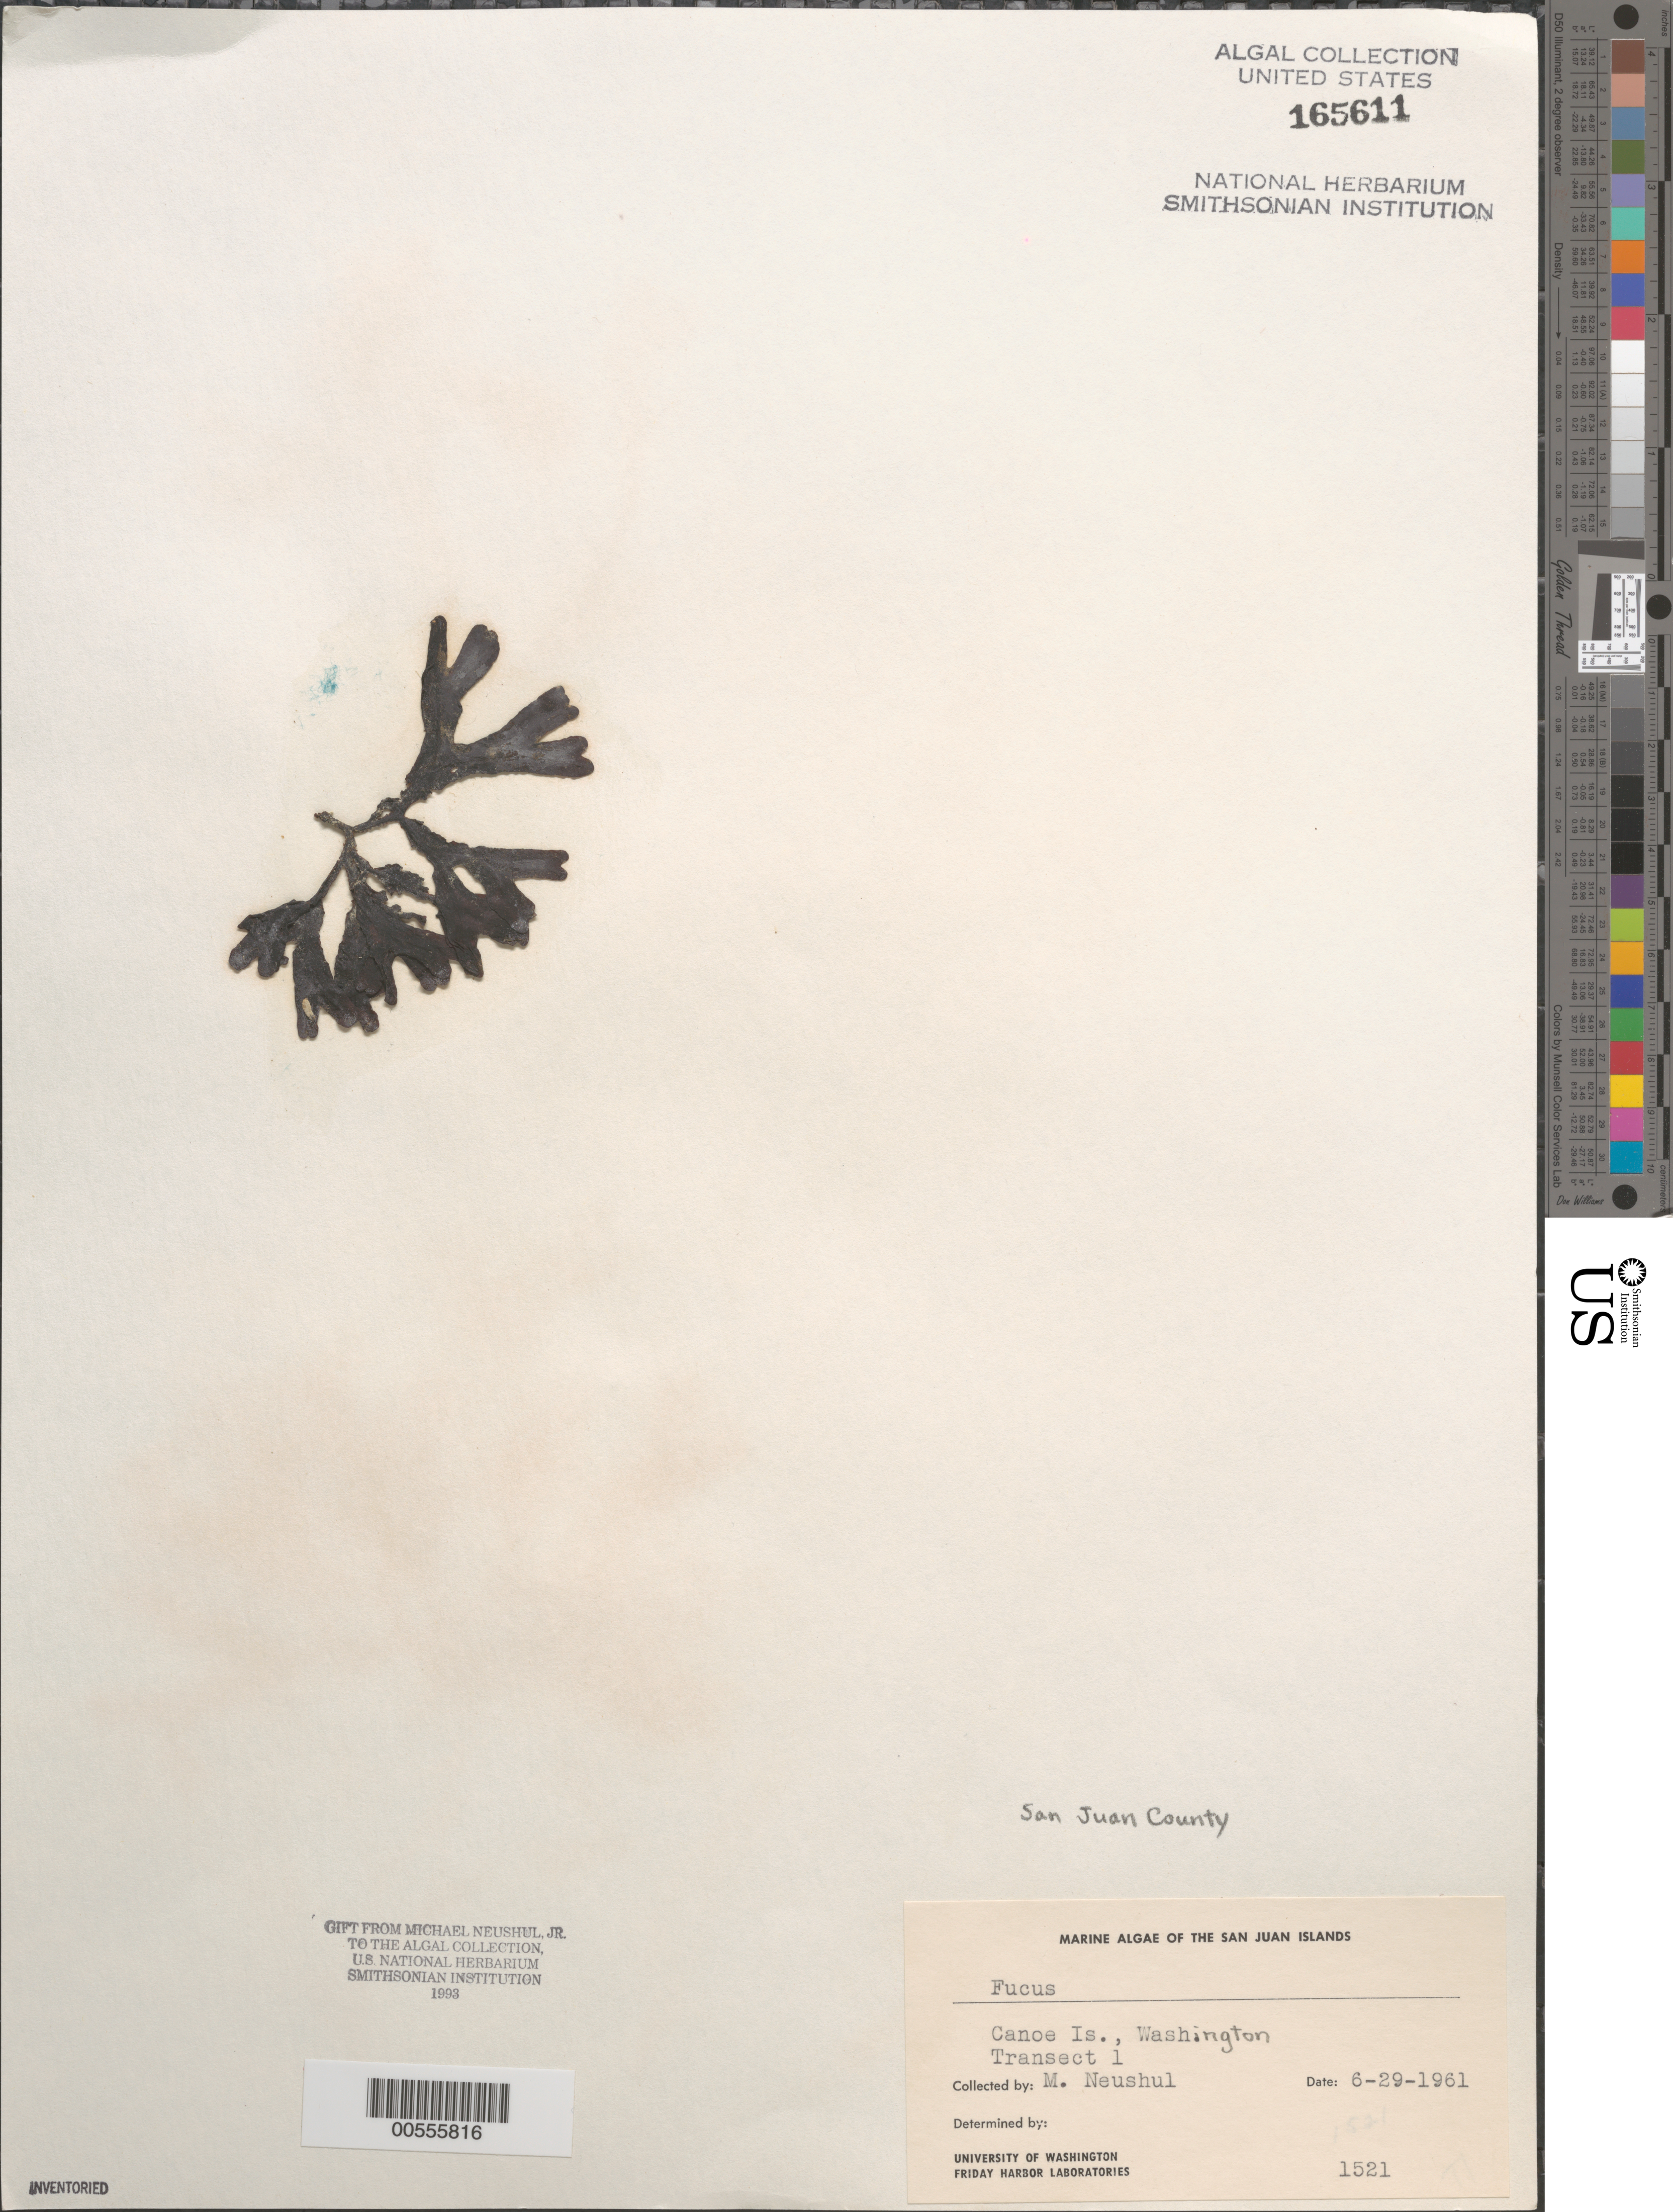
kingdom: Chromista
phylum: Ochrophyta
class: Phaeophyceae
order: Fucales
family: Fucaceae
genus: Fucus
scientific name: Fucus sp.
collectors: M. Neushul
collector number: Neushul 1521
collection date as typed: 29 Jun 1961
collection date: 1961-06-29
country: United States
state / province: Washington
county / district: San Juan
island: Canoe Island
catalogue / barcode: US 165611